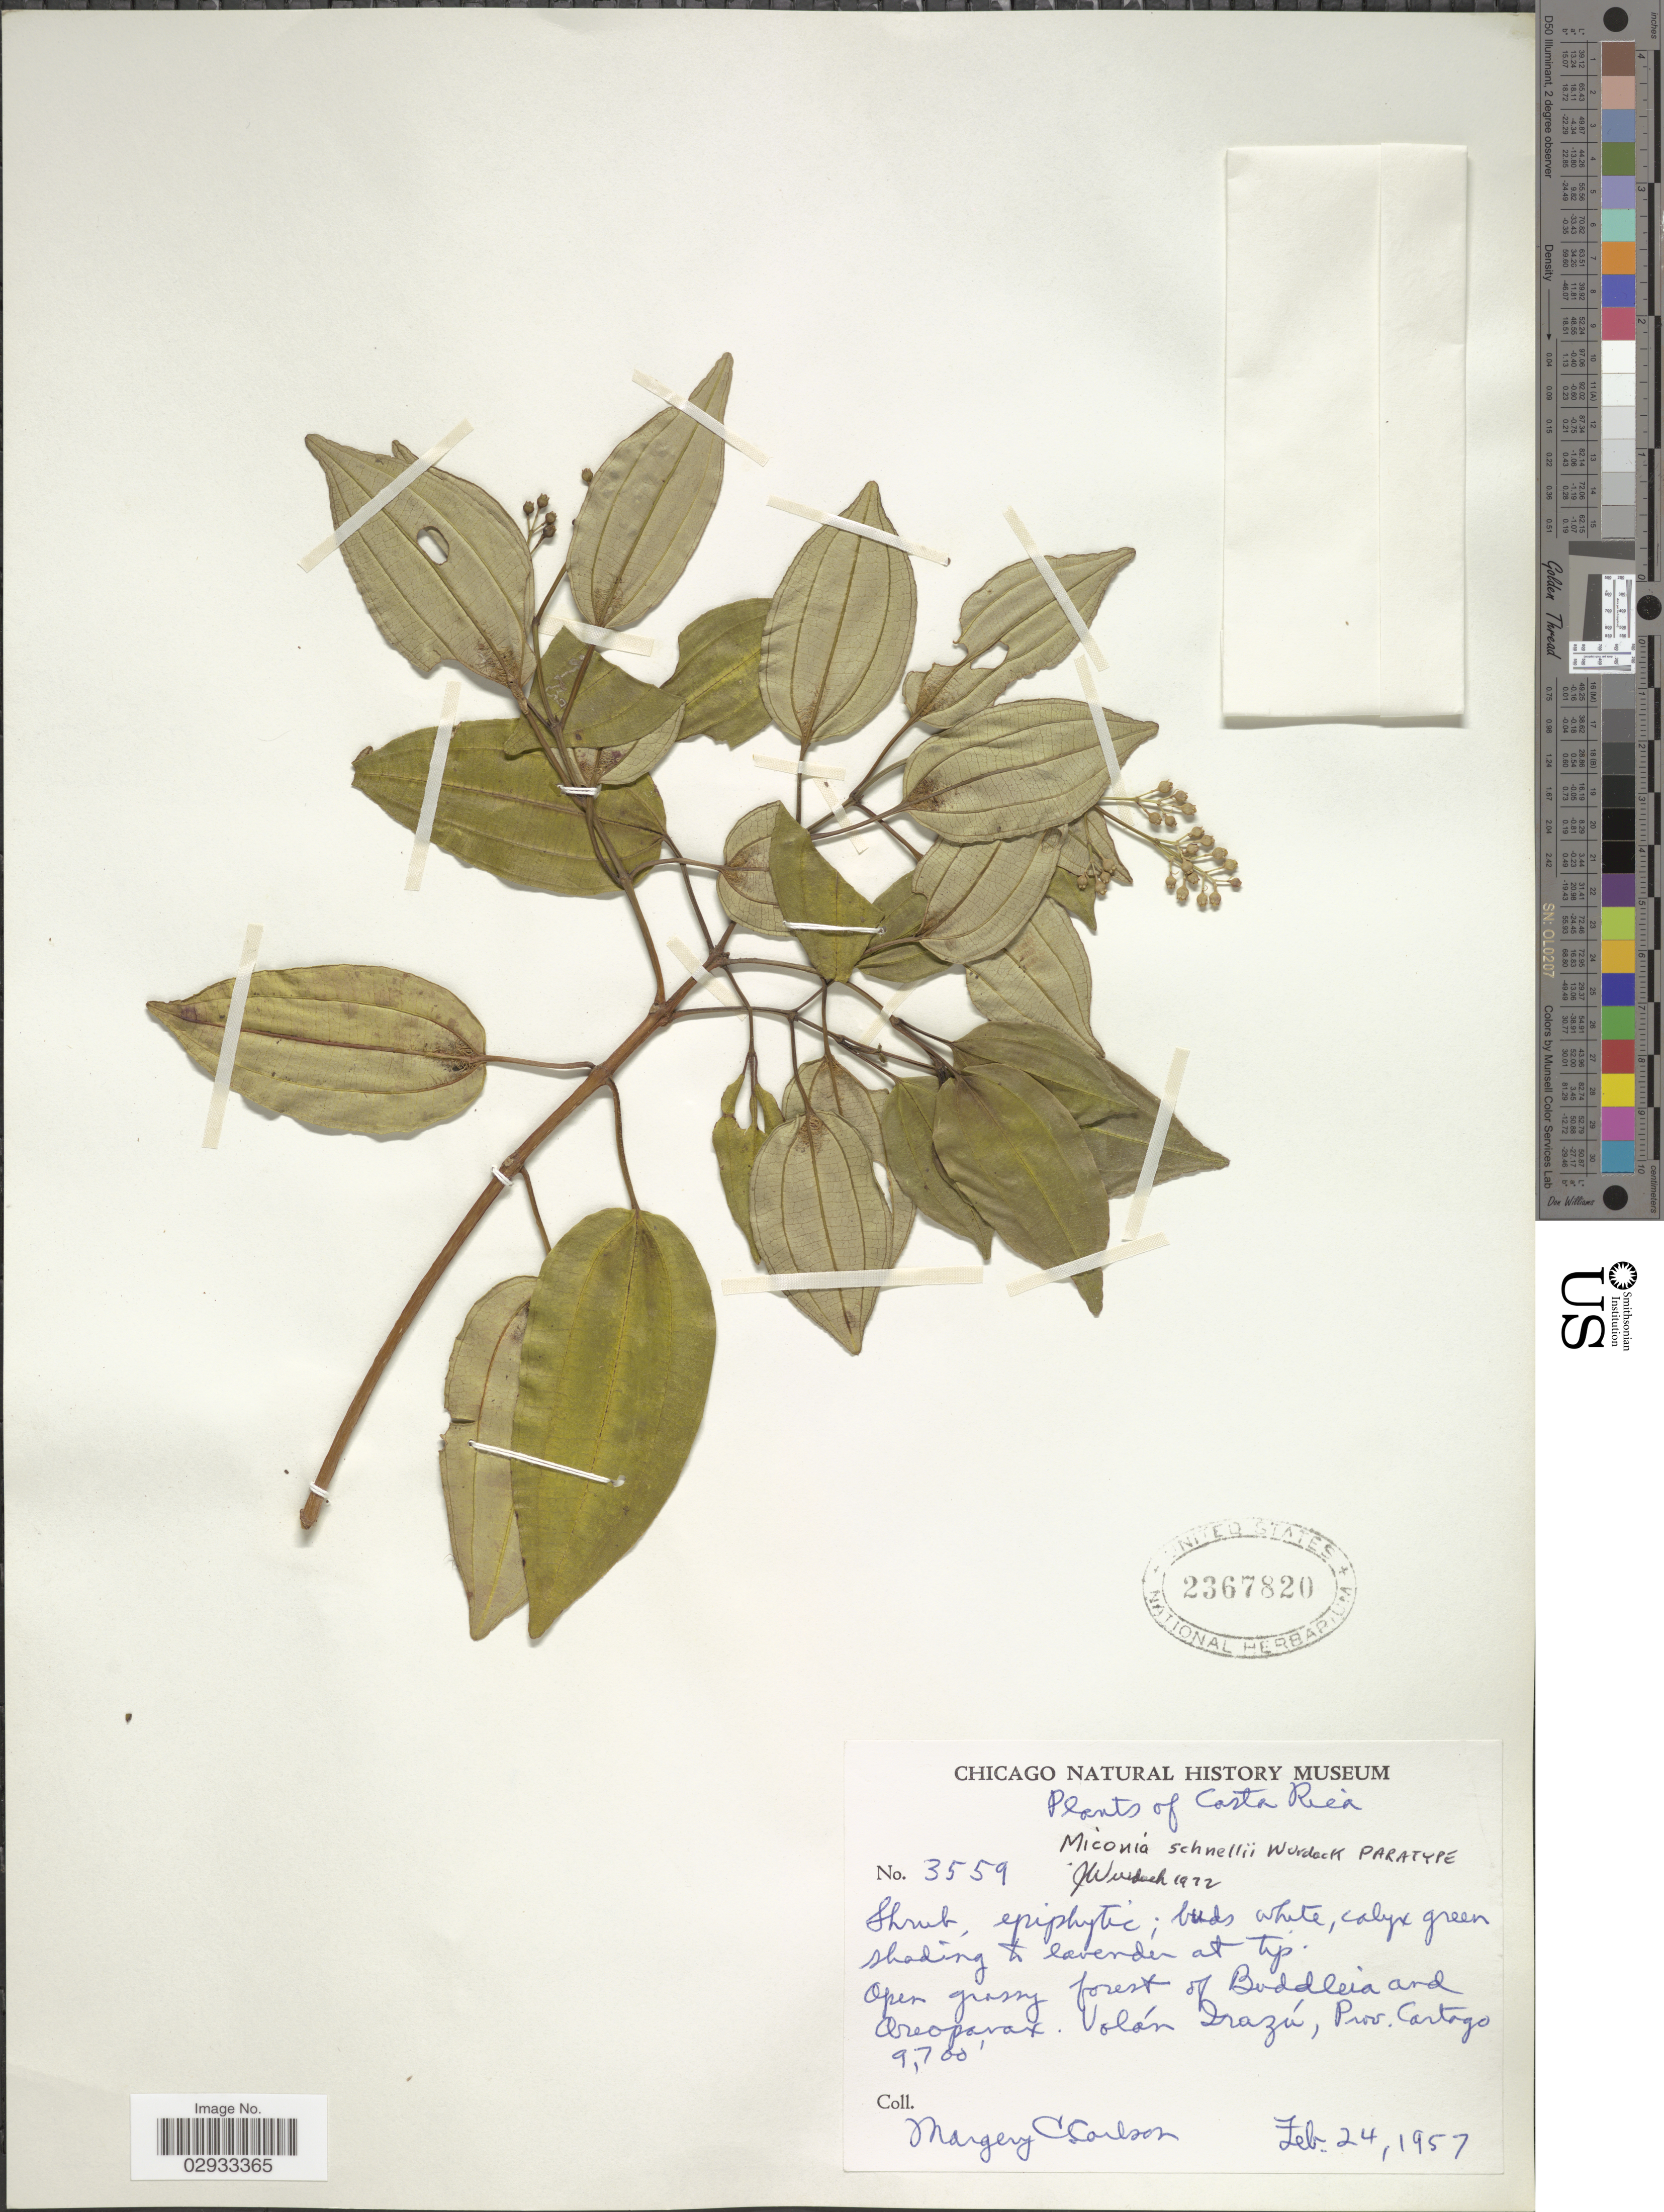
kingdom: Plantae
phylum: Tracheophyta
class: Magnoliopsida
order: Myrtales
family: Melastomataceae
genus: Miconia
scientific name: Miconia schnellii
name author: Wurdack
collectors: M. C. Carlson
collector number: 3559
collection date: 1957-02-24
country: Costa Rica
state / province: Cartago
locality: Volán Irazú.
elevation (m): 2957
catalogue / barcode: US 2367820